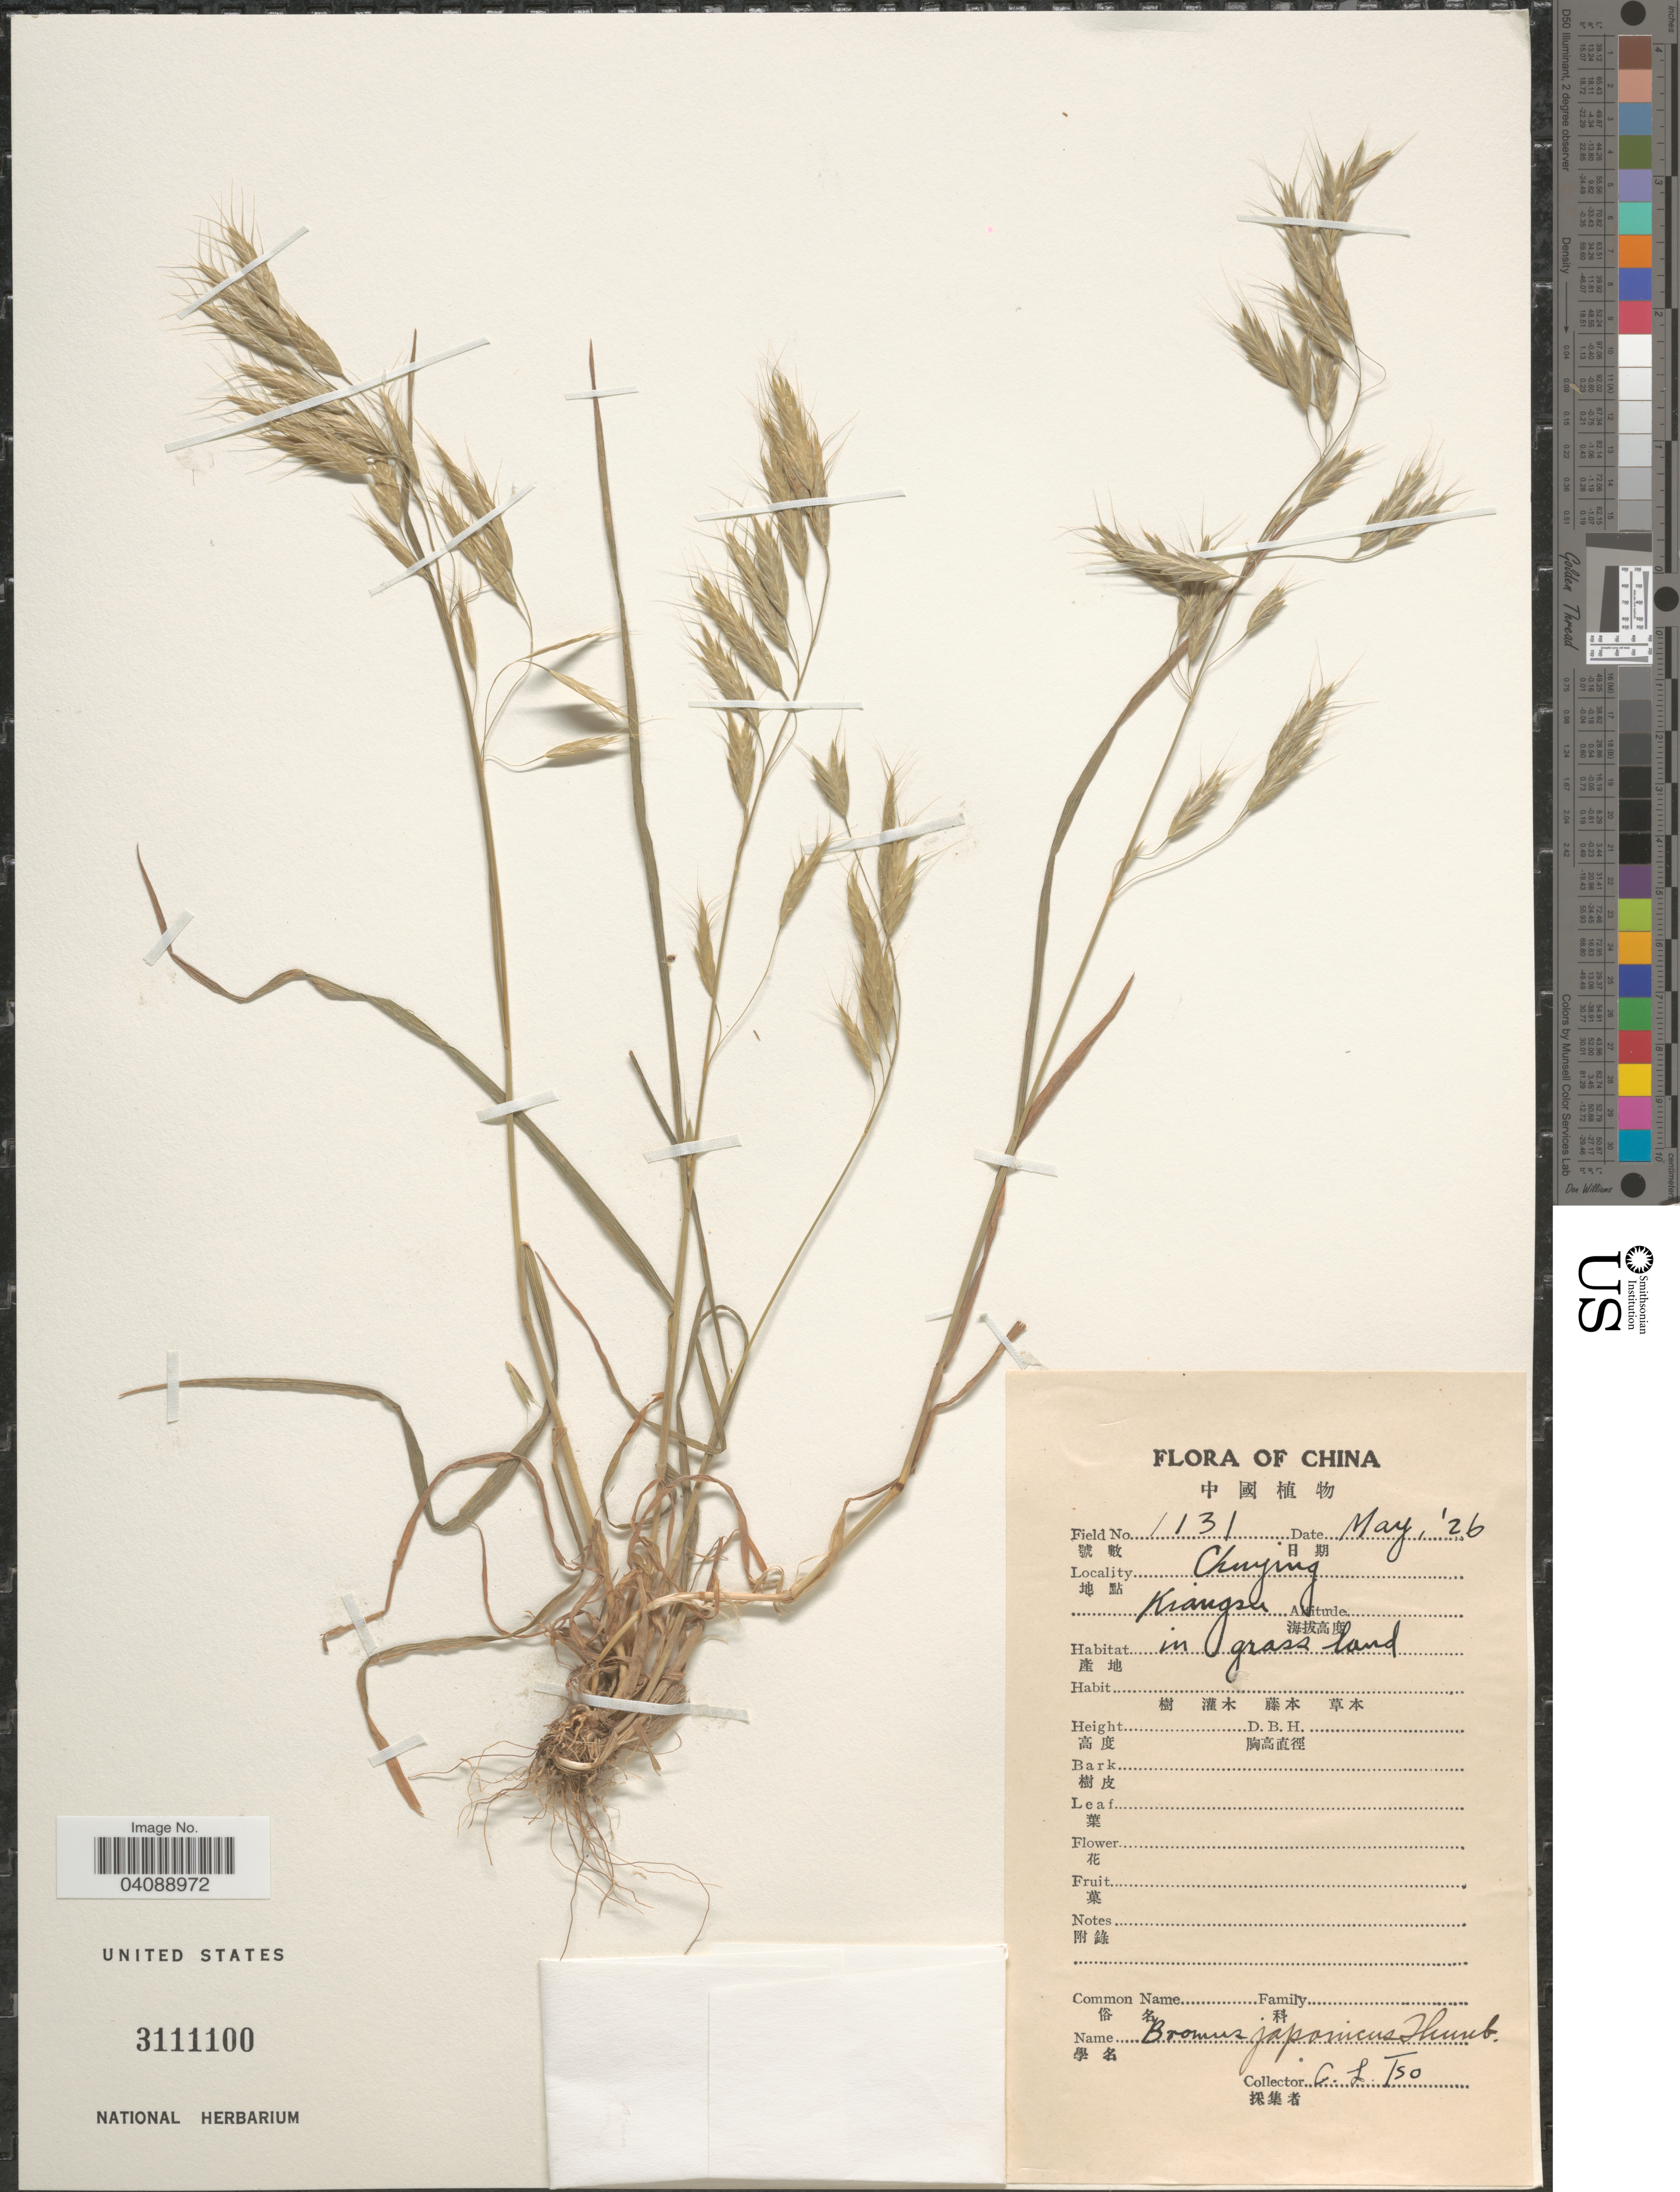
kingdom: Plantae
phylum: Tracheophyta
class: Liliopsida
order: Poales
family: Poaceae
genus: Bromus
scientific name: Bromus japonicus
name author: Houtt.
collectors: C. Tso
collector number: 1131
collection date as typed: Transcribed d/m/y: /5/26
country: China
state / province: Jiangsu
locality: Cheying [interpreted]. Kiangsu.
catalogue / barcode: US 3111100